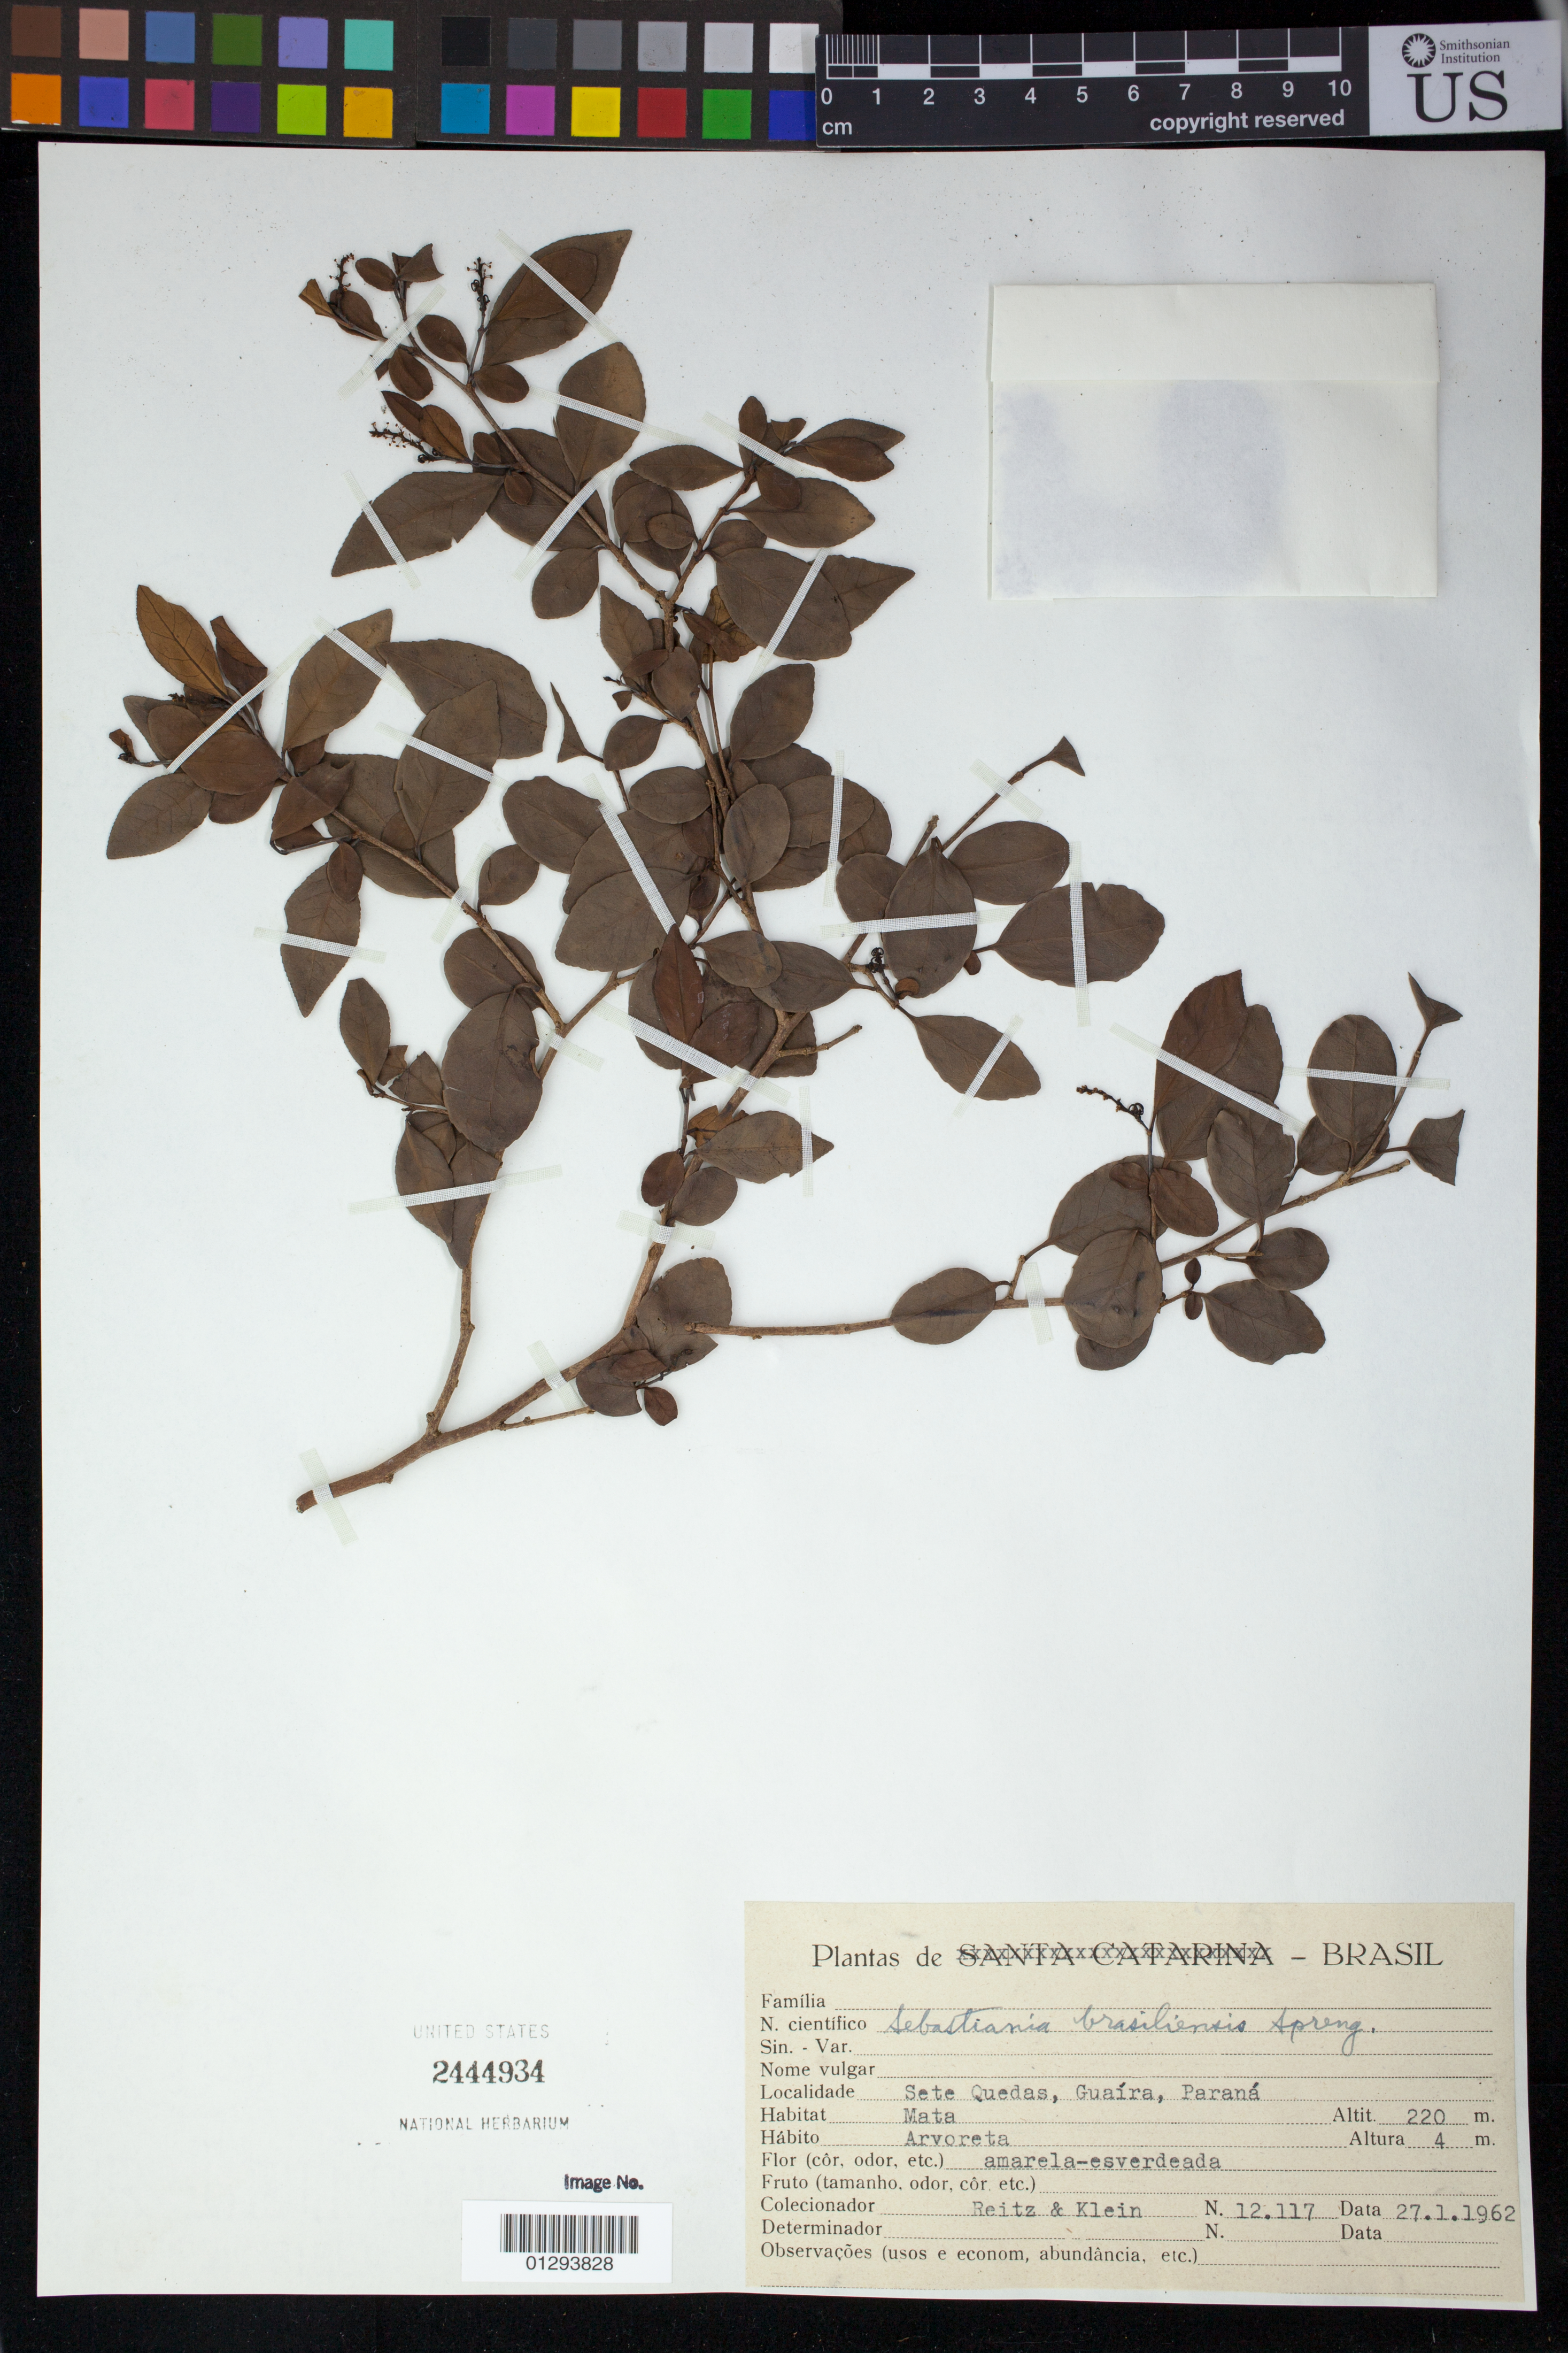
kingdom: Plantae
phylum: Tracheophyta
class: Magnoliopsida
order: Malpighiales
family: Euphorbiaceae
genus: Sebastiania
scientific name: Sebastiania brasiliensis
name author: Spreng.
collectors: R. Reitz & R. M. Klein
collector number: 12117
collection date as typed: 27 Jan 1962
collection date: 1962-01-27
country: Brazil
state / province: Paraná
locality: Sete quedas, guaira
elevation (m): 220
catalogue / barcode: US 2444934